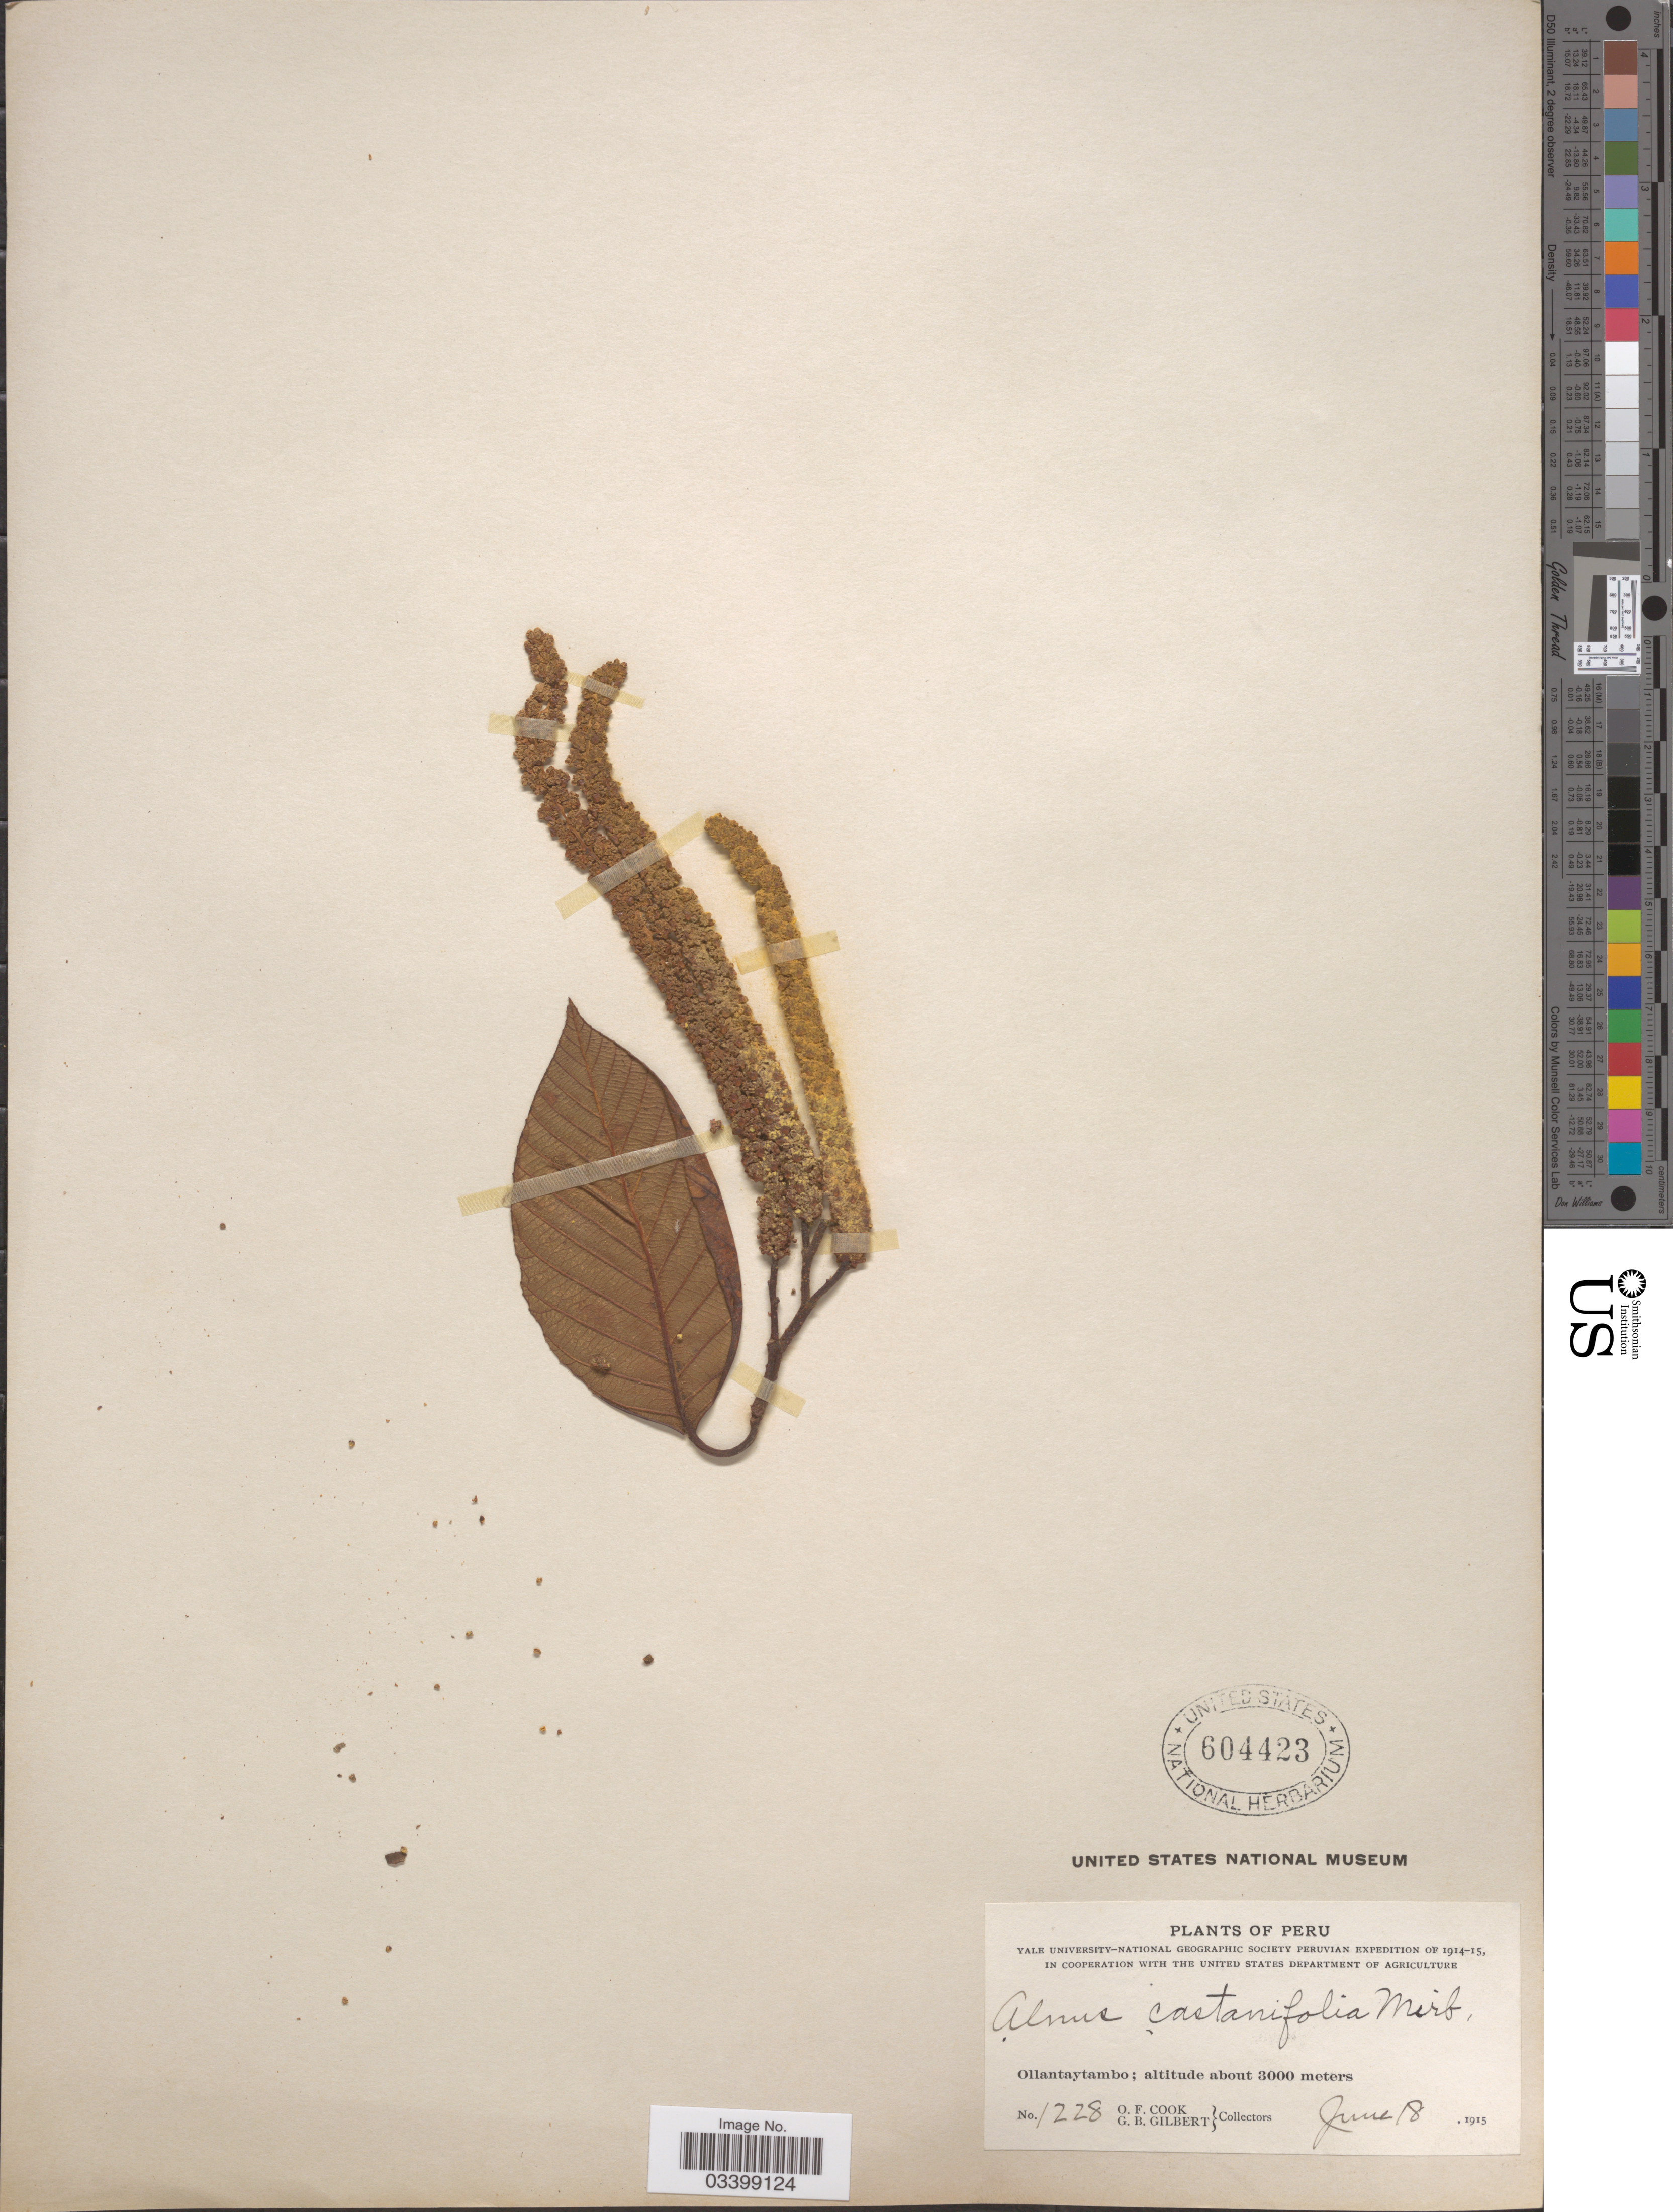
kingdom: Plantae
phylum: Tracheophyta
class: Magnoliopsida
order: Fagales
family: Betulaceae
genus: Alnus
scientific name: Alnus acuminata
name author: Kunth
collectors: O. F. Cook & G. B. Gilbert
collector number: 1228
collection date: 1915-06-18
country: Peru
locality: Ollantaytambo.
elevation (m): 3000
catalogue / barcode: US 604423